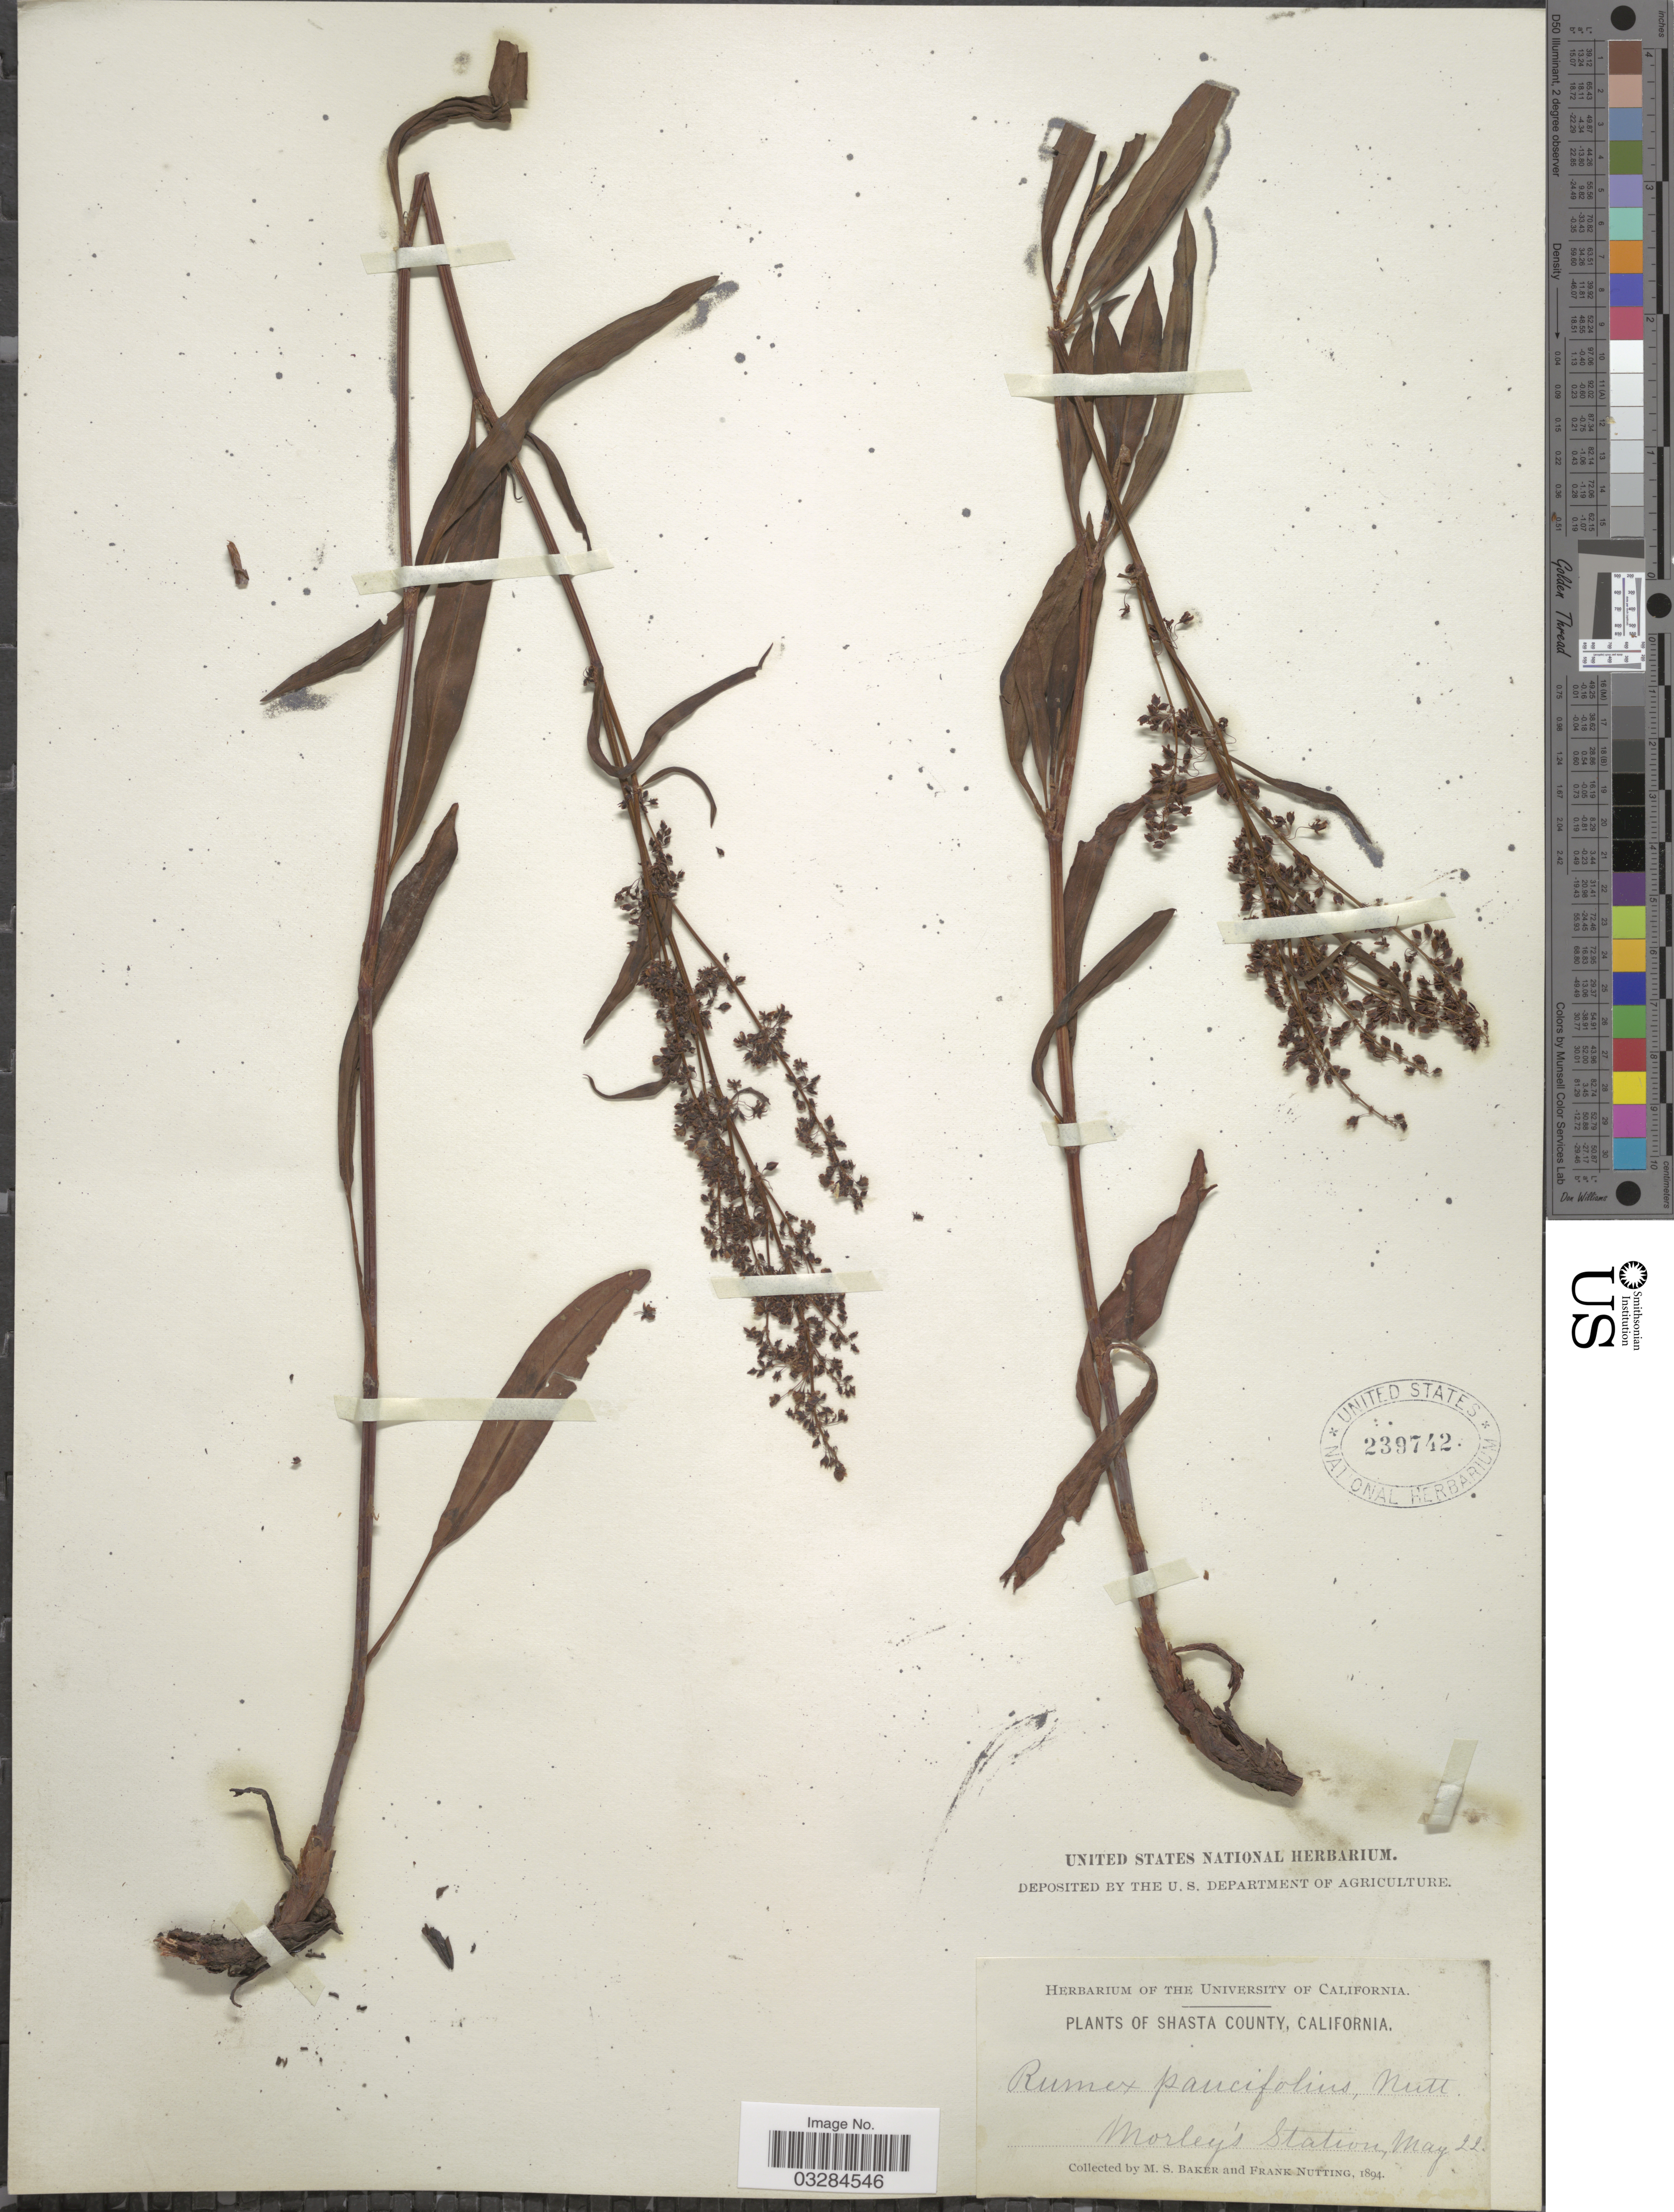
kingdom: Plantae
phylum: Tracheophyta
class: Magnoliopsida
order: Caryophyllales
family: Polygonaceae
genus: Rumex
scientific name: Rumex paucifolius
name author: Nutt.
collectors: M. S. Baker & F. Nutting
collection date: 1894-05-22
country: United States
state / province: California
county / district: Shasta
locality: Shasta County, Morley's Station.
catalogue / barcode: US 239742